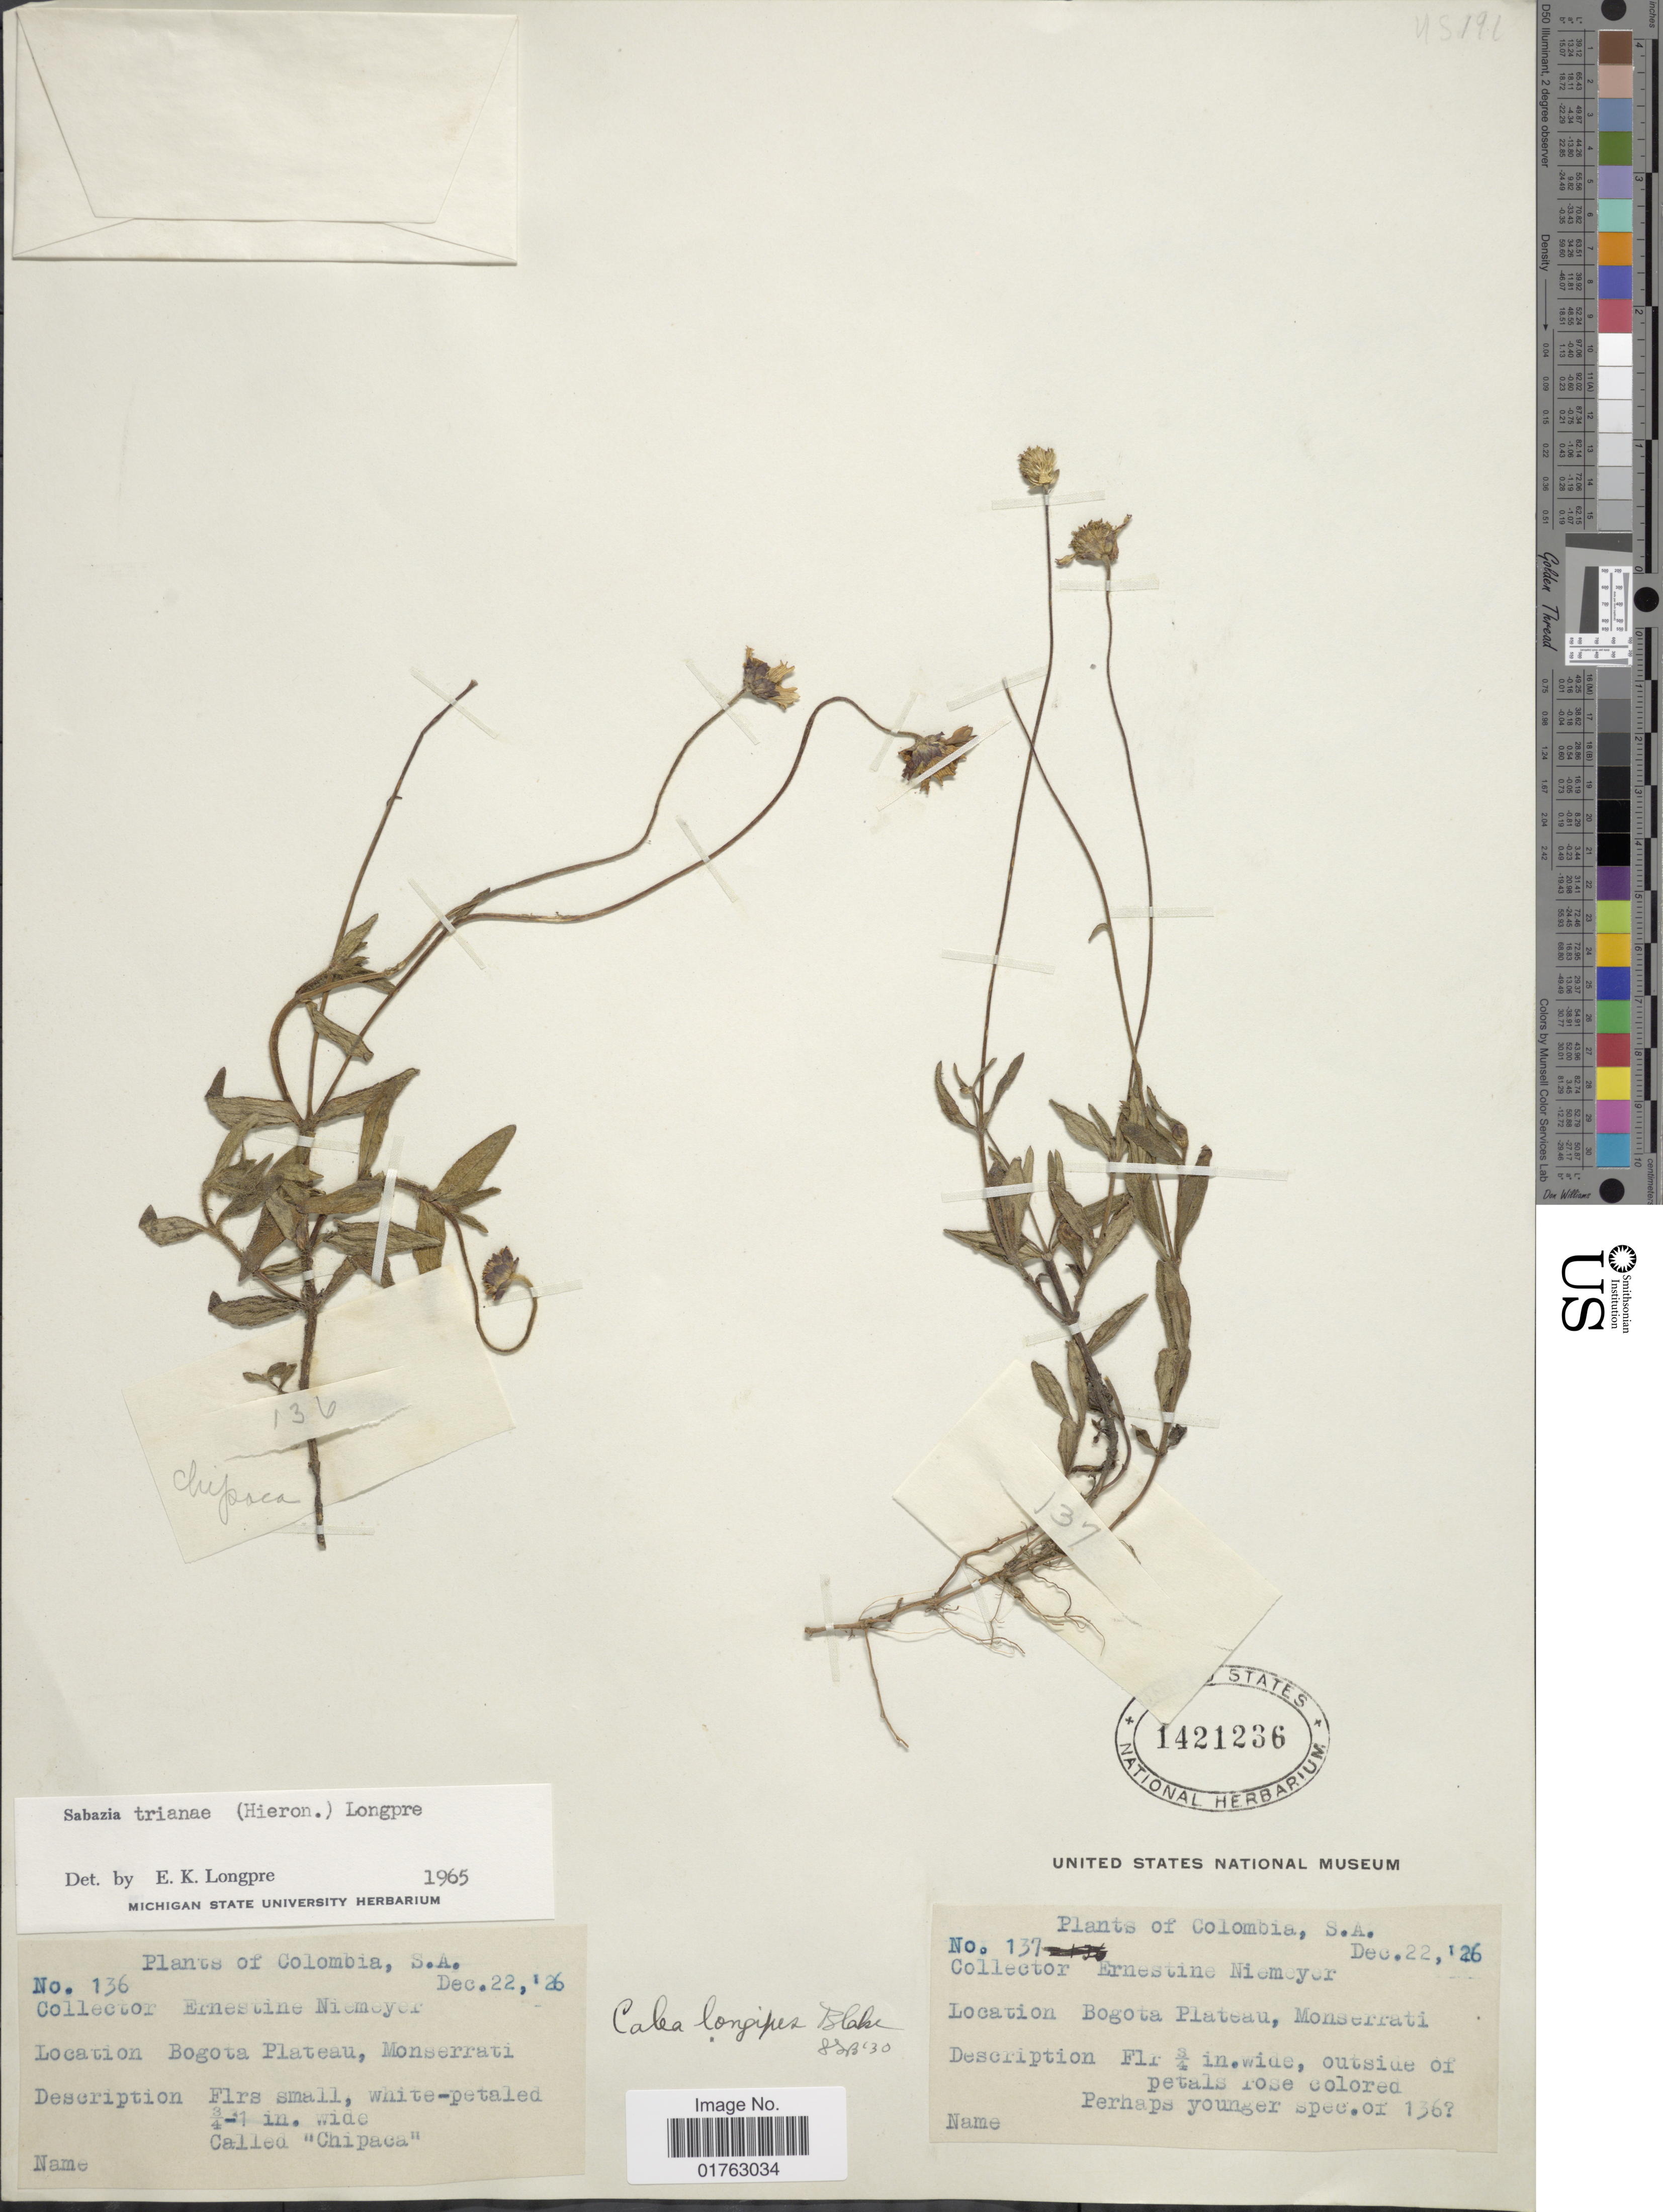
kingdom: Plantae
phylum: Tracheophyta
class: Magnoliopsida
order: Asterales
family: Asteraceae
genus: Sabazia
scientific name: Sabazia trianae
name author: (Hieron.) Longpre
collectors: E. H. Niemeyer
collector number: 137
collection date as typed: Transcribed d/m/y: 22/12/26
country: Colombia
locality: S.A., Bogota Plateau, Monserrati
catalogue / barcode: US 1421236